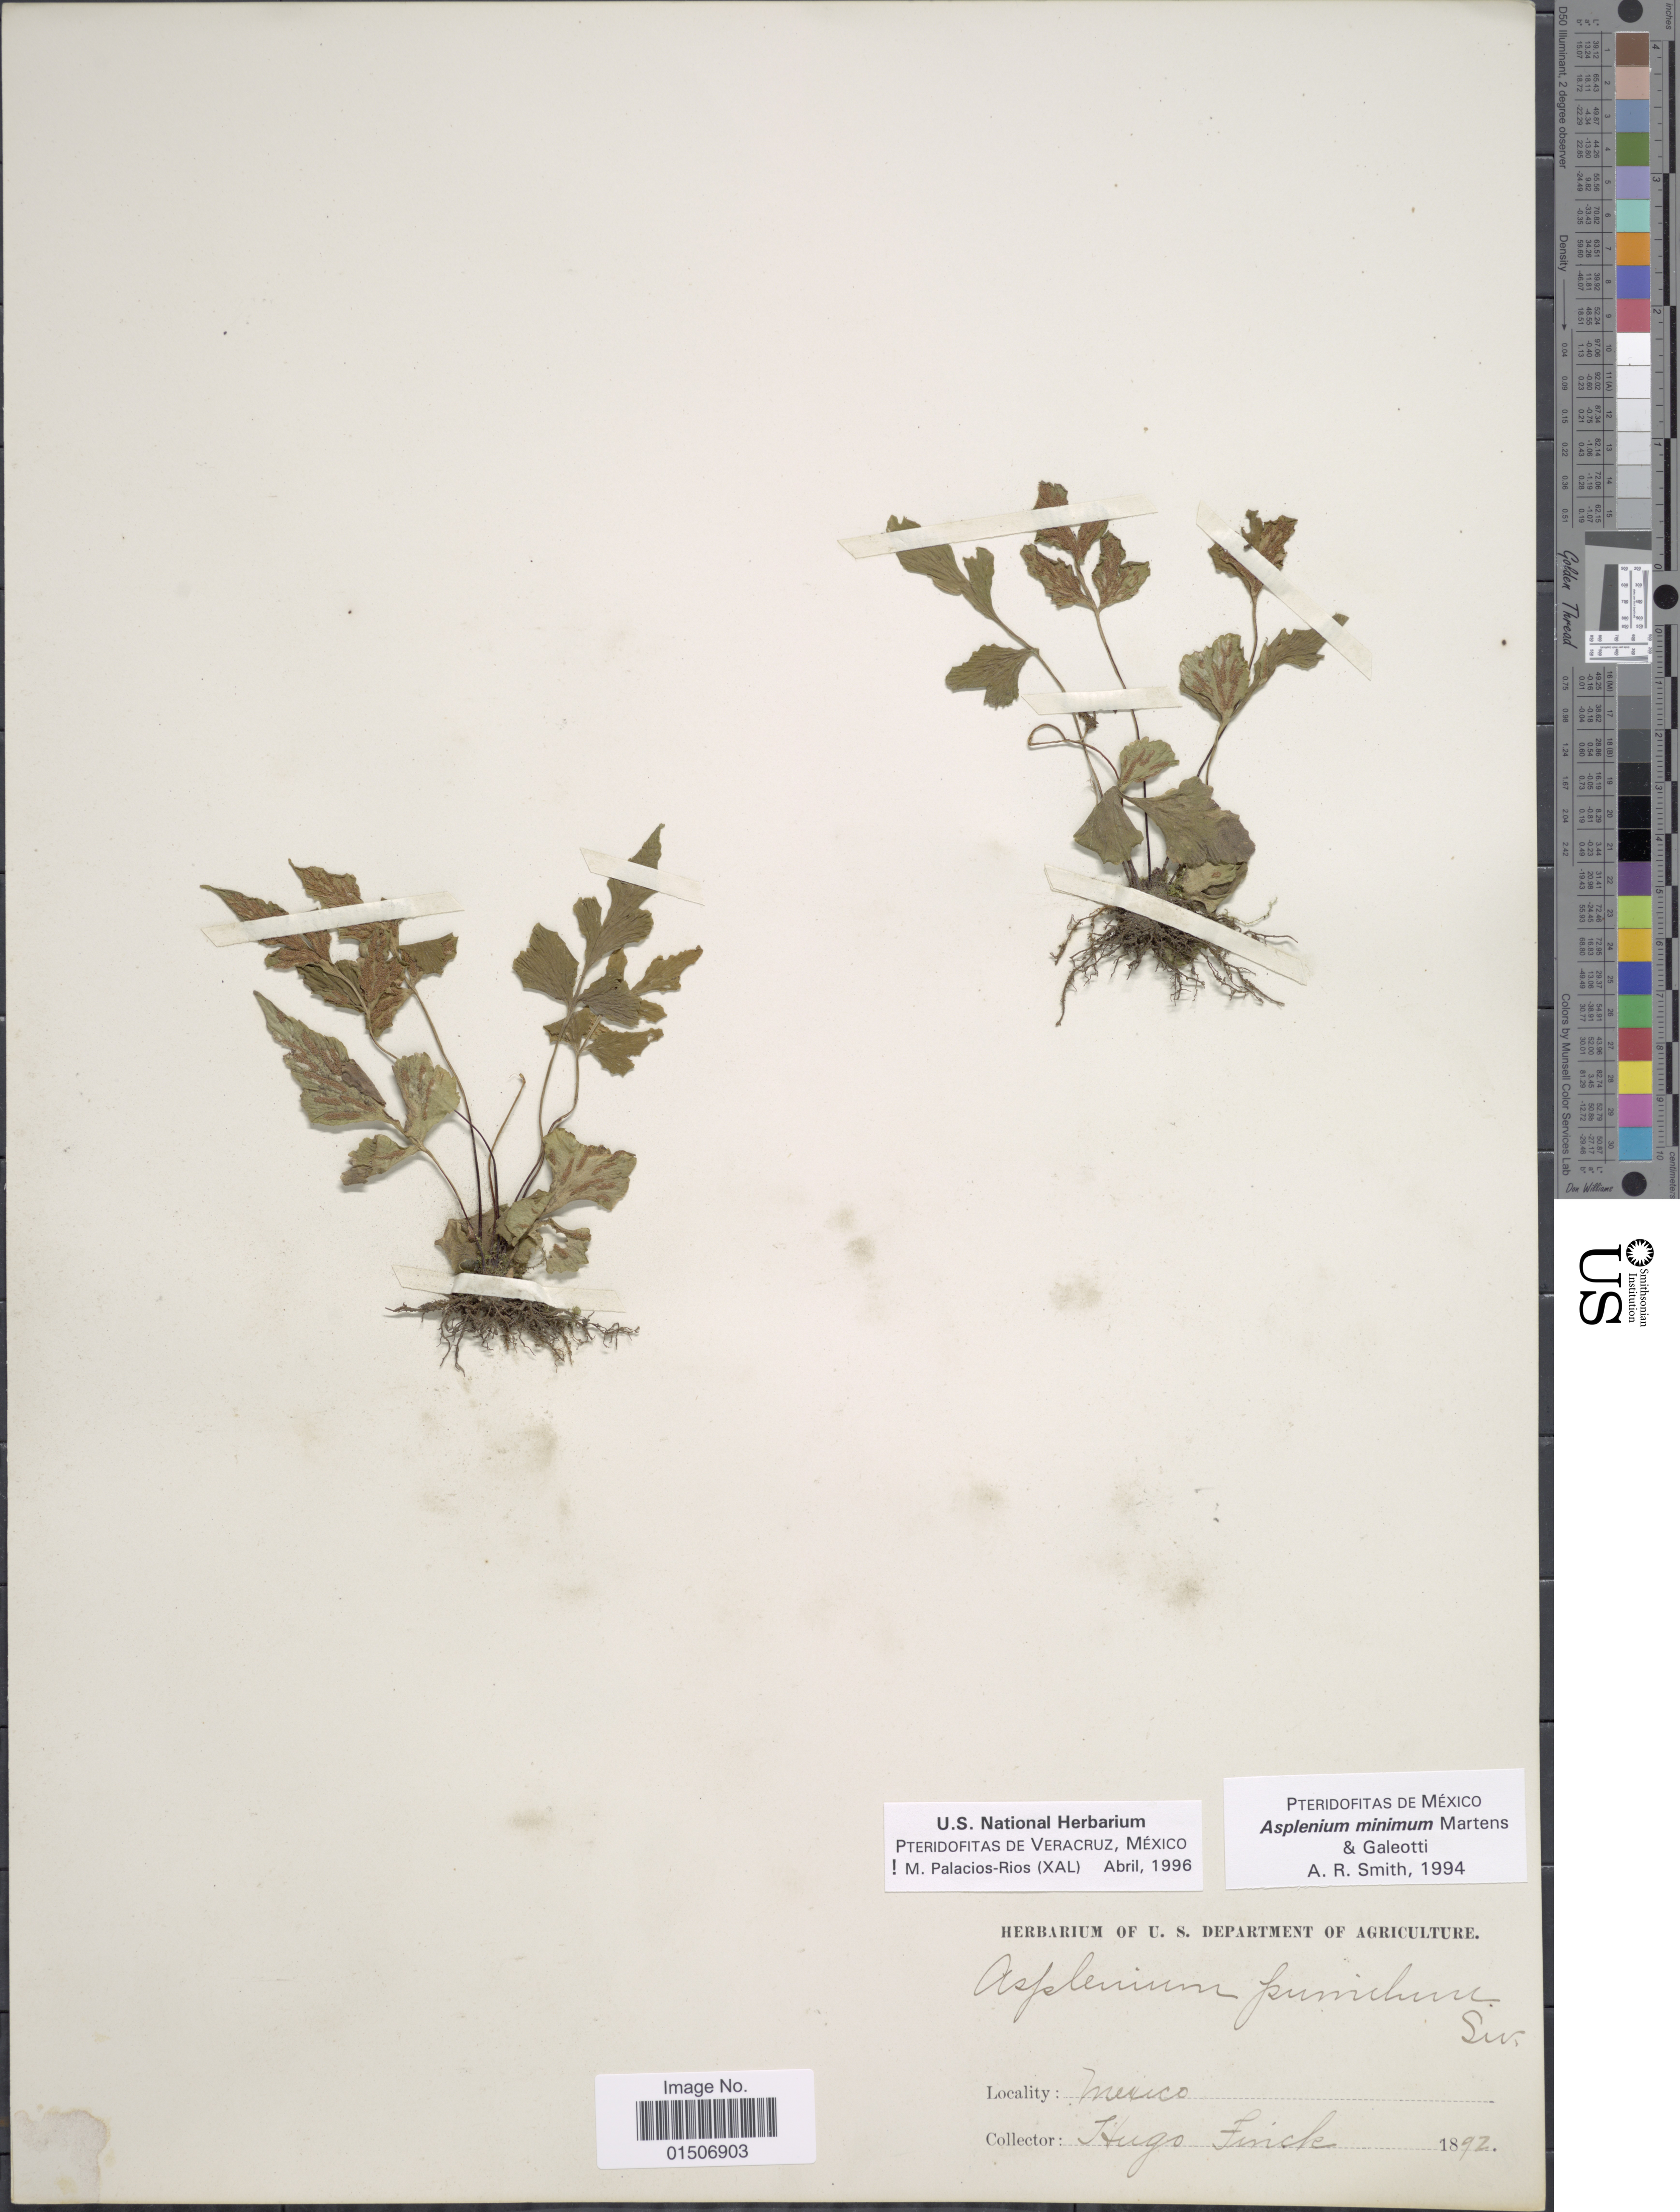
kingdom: Plantae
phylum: Tracheophyta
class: Polypodiopsida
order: Polypodiales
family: Aspleniaceae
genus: Asplenium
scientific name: Asplenium minimum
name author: Mart. & Galeotti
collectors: H. Fink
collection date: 1892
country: Mexico